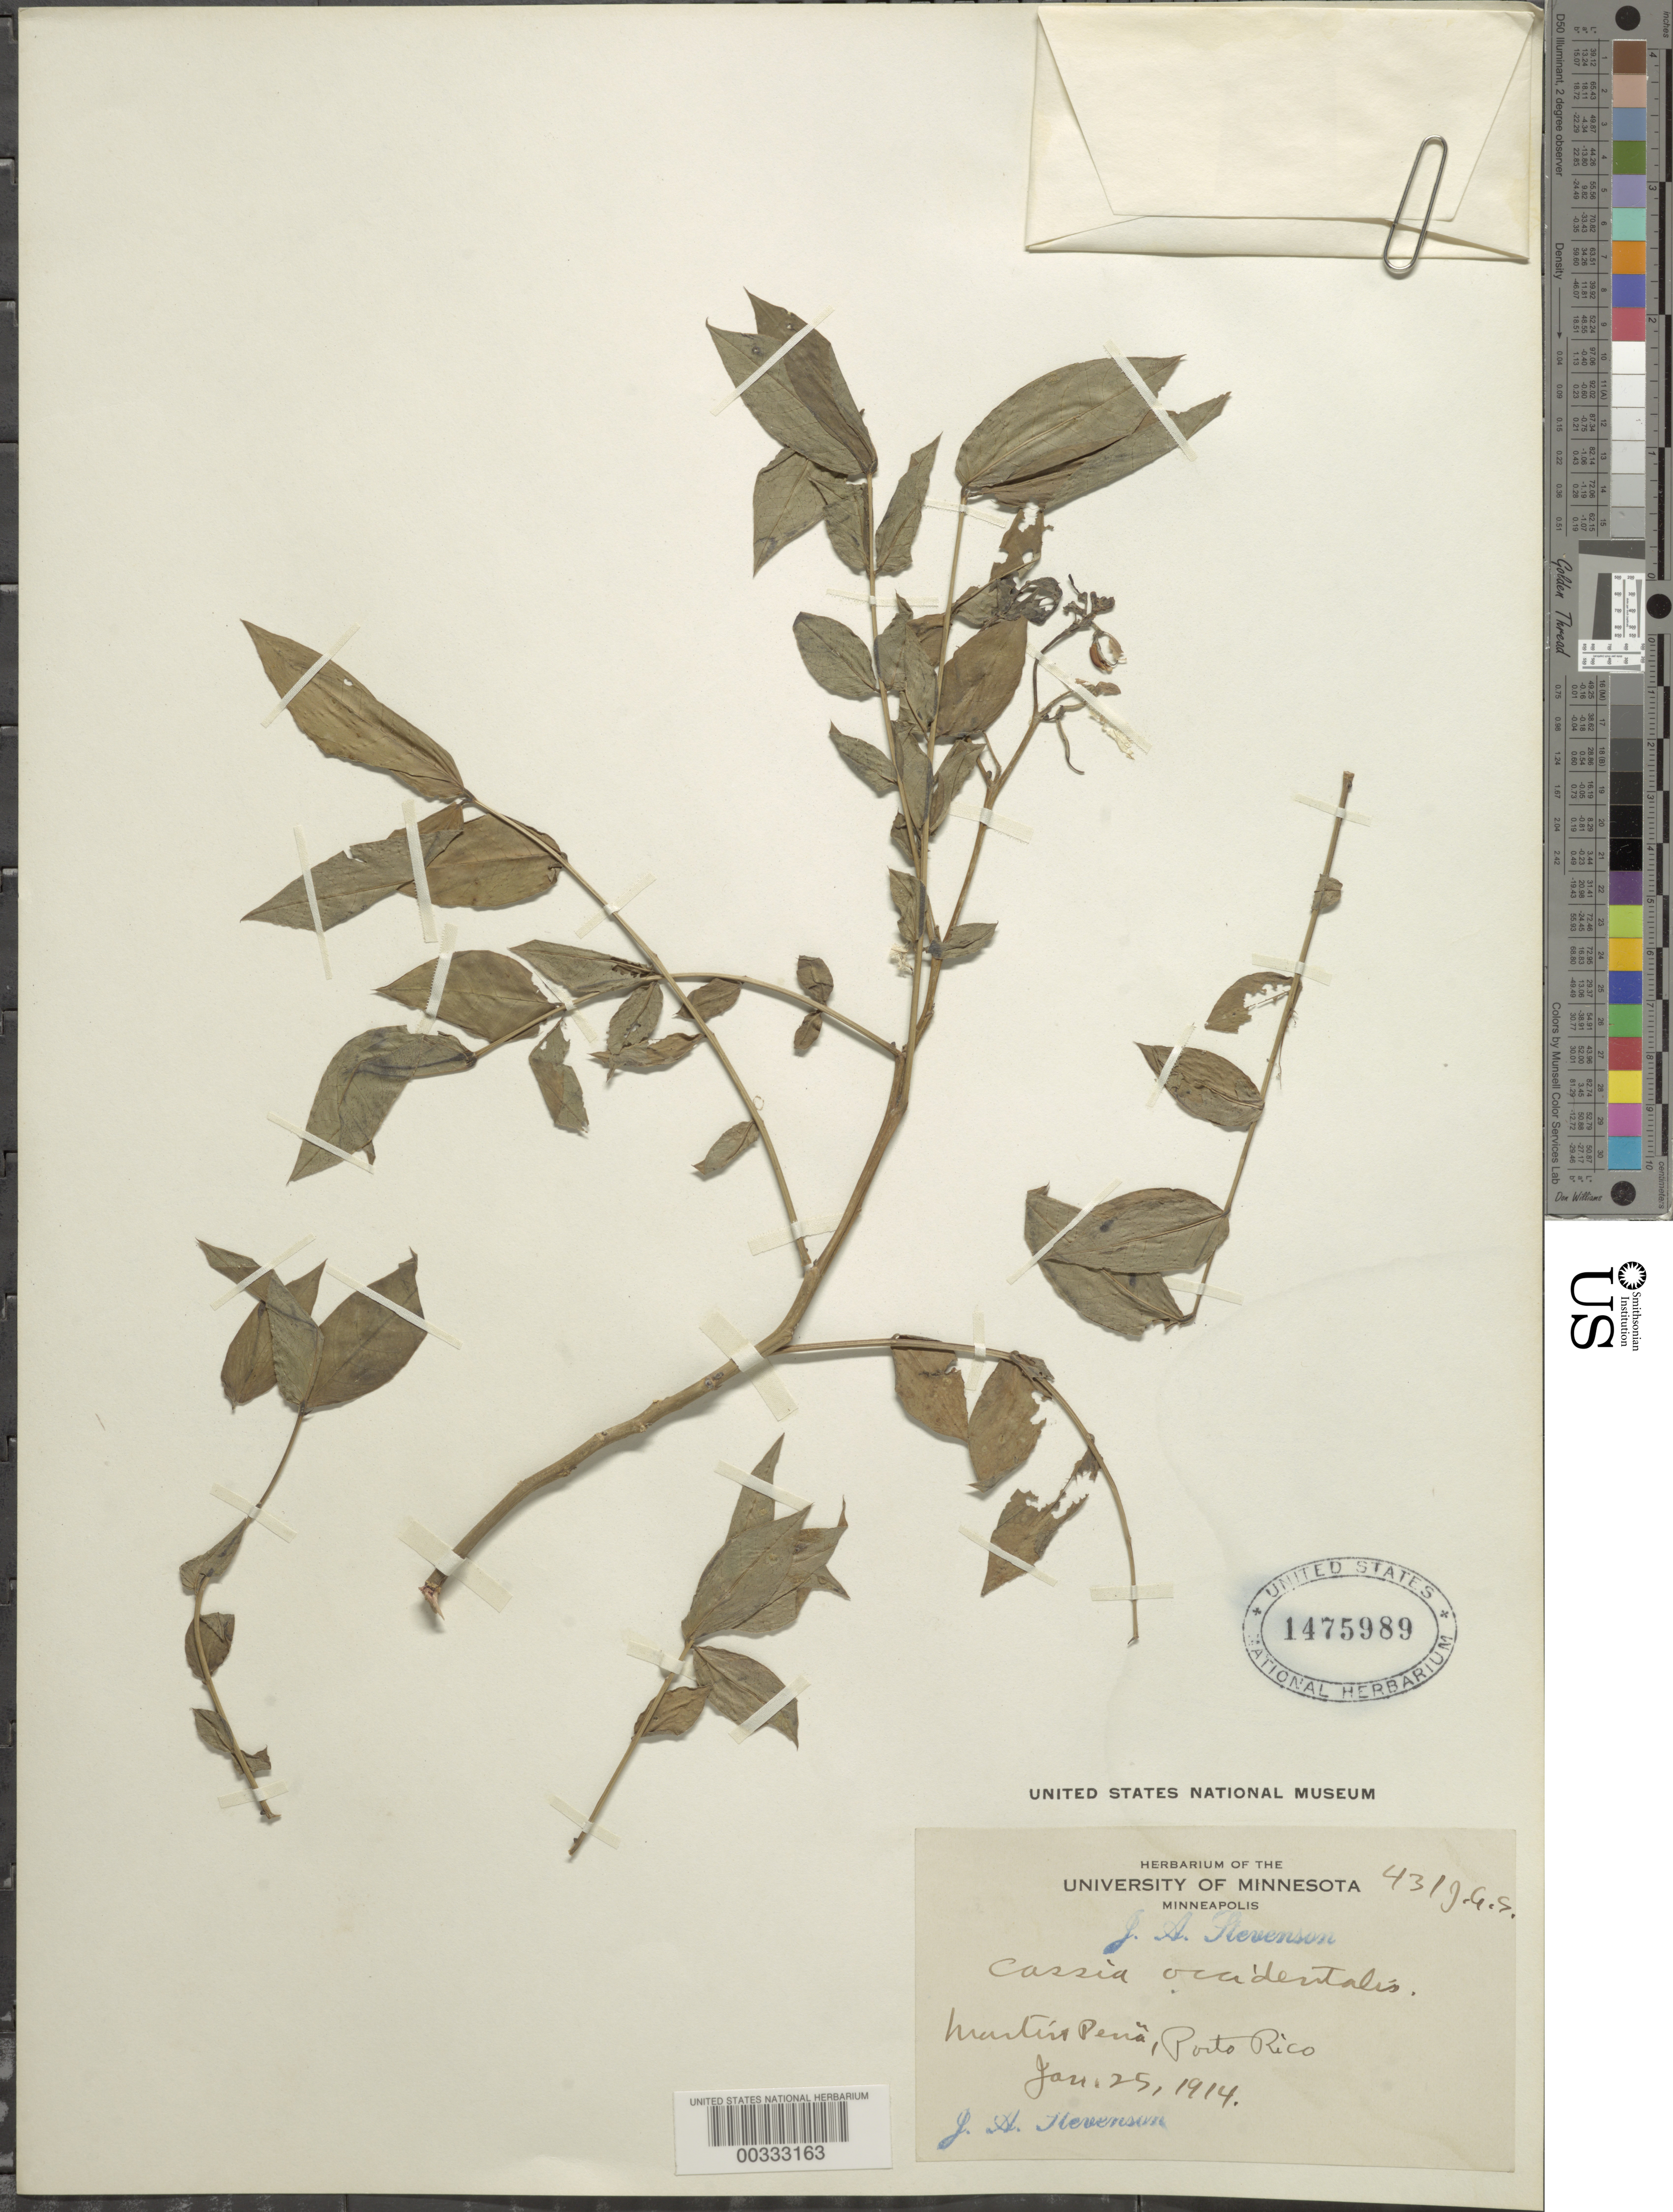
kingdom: Plantae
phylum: Tracheophyta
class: Magnoliopsida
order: Fabales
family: Fabaceae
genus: Senna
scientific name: Senna occidentalis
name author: (L.) Link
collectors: J. Stevenson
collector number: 431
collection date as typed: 25 Jan 1914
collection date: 1914-01-25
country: Puerto Rico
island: Greater Antilles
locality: Martin pena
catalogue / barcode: US 1475989